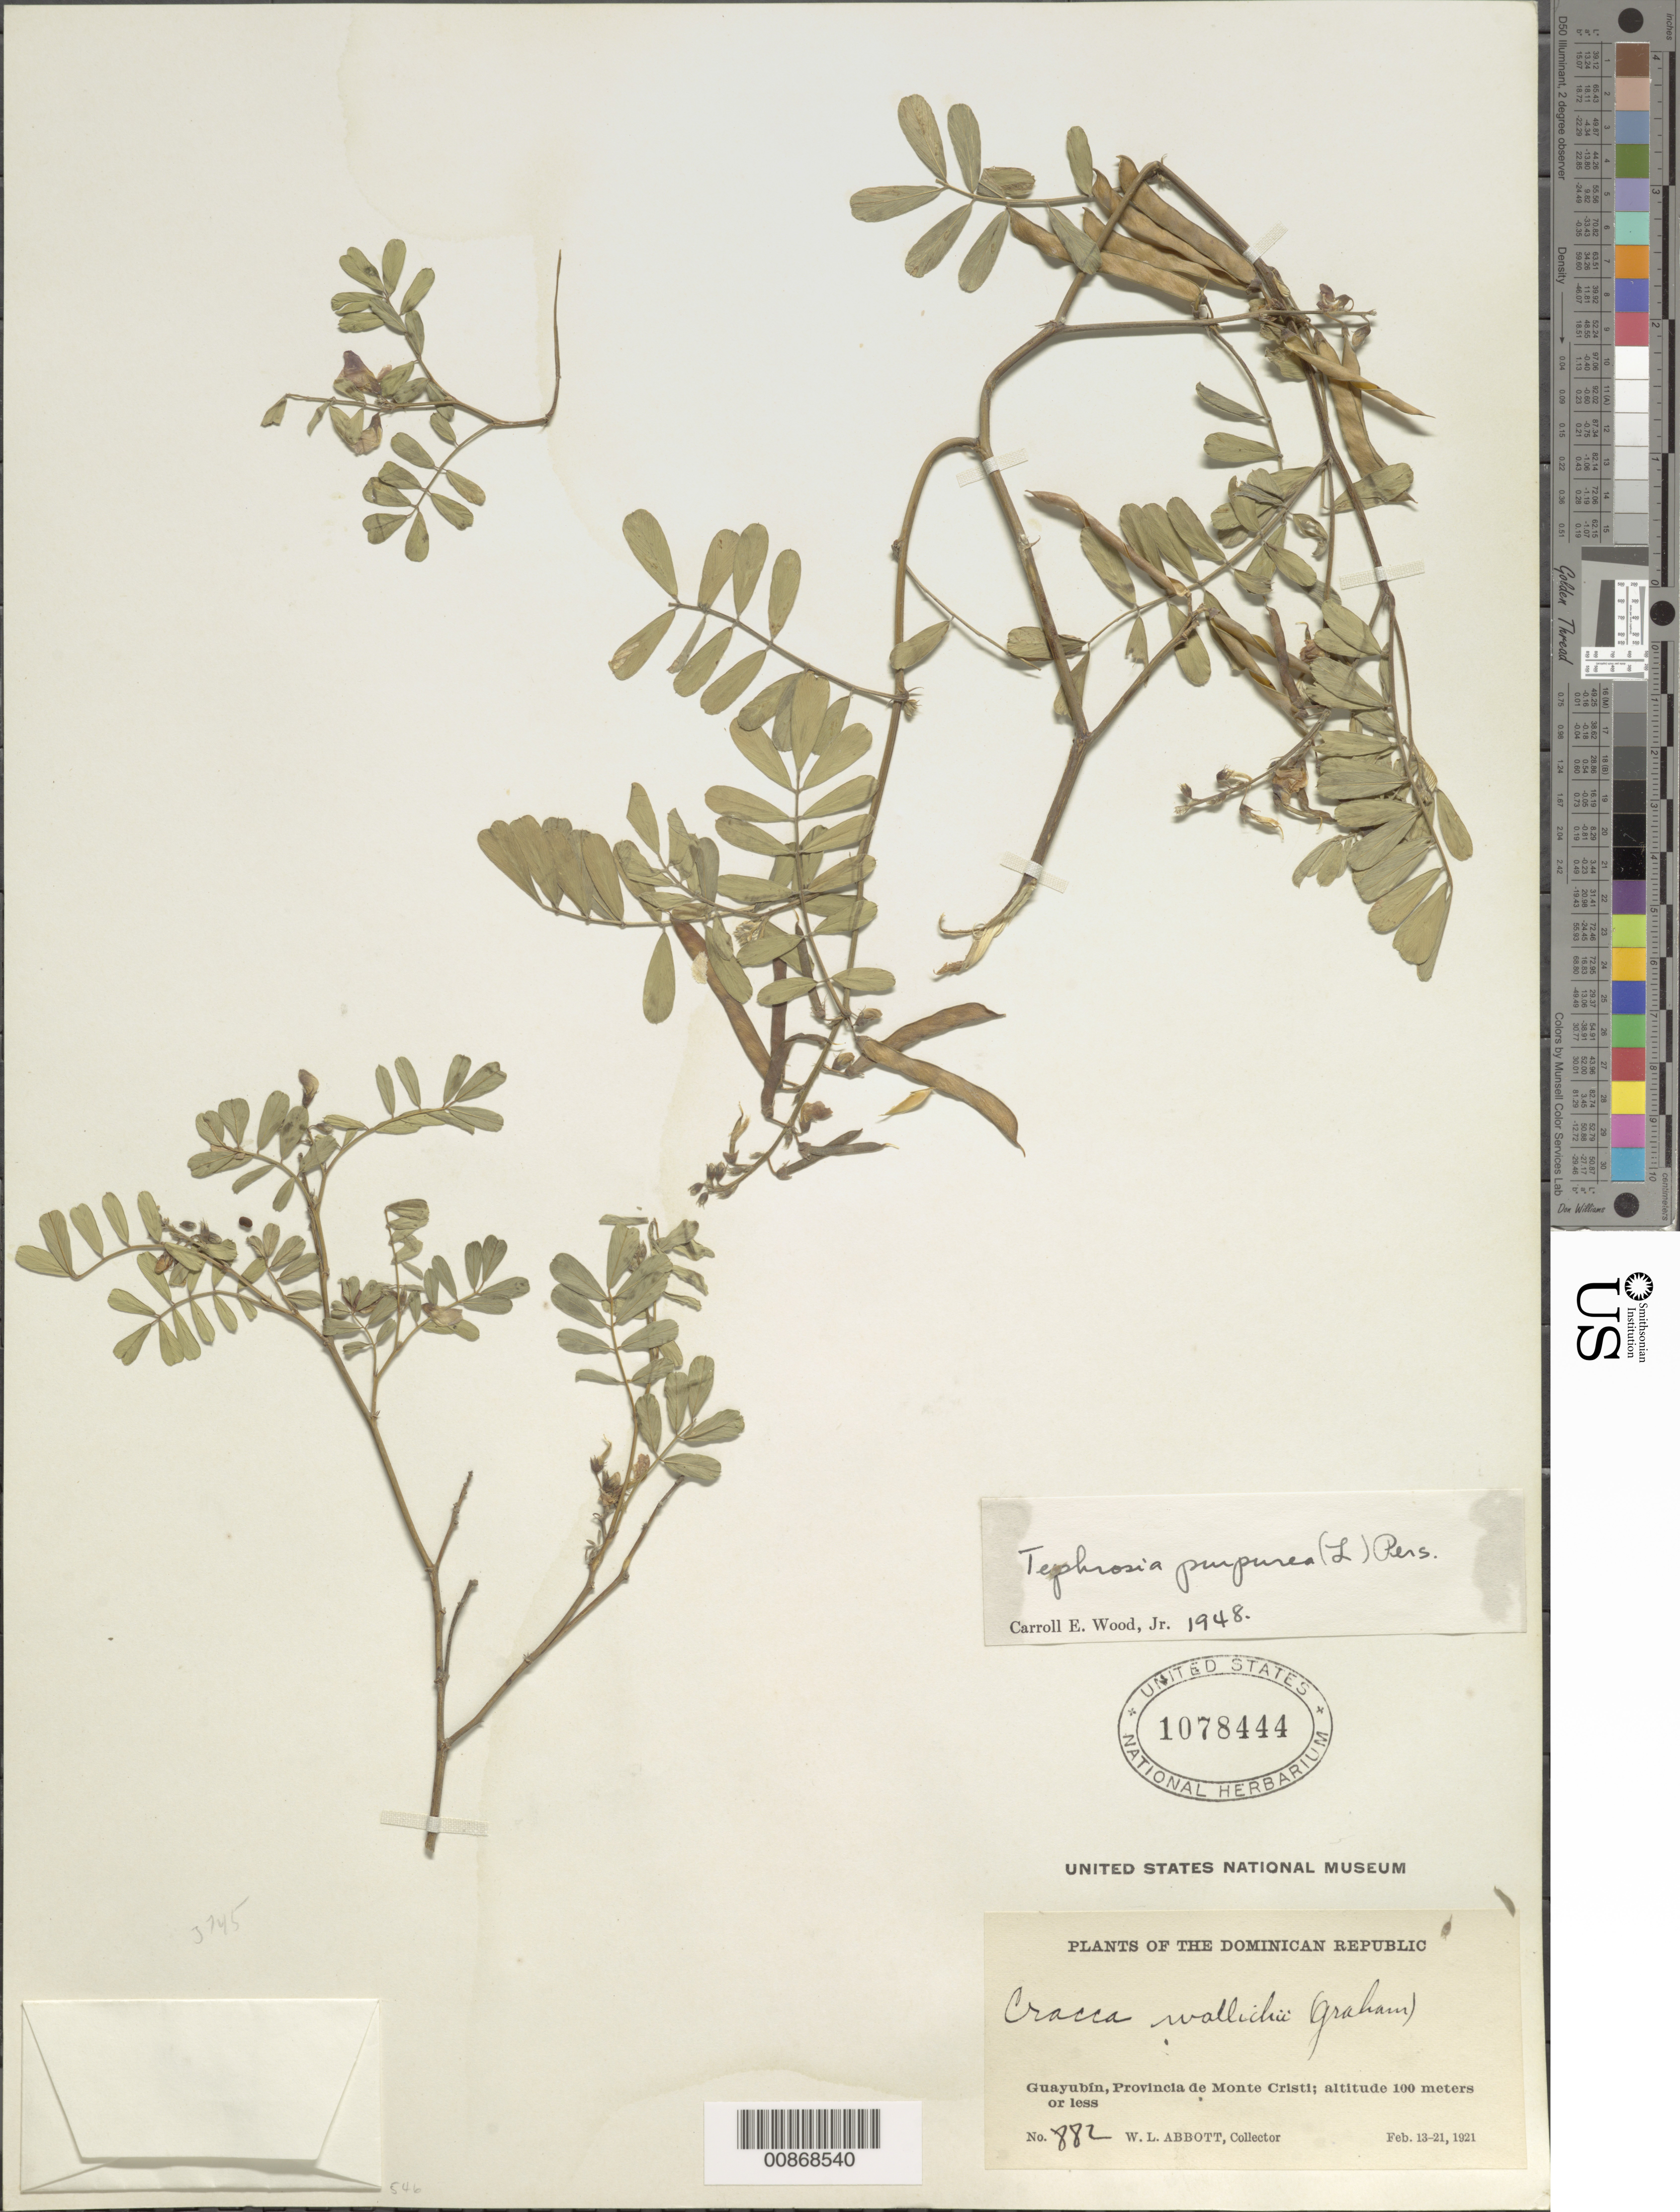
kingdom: Plantae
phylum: Tracheophyta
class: Magnoliopsida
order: Fabales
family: Fabaceae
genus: Tephrosia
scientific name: Tephrosia purpurea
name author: (L.) Pers.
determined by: Wood, C. E., Jr.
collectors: W. L. Abbott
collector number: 882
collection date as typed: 13 Feb 1921 to 21 Feb 1921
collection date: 1921-02-13/1921-02-21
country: Dominican Republic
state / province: Monte Cristi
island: Hispaniola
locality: Guayubín.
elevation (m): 100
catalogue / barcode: US 1078444